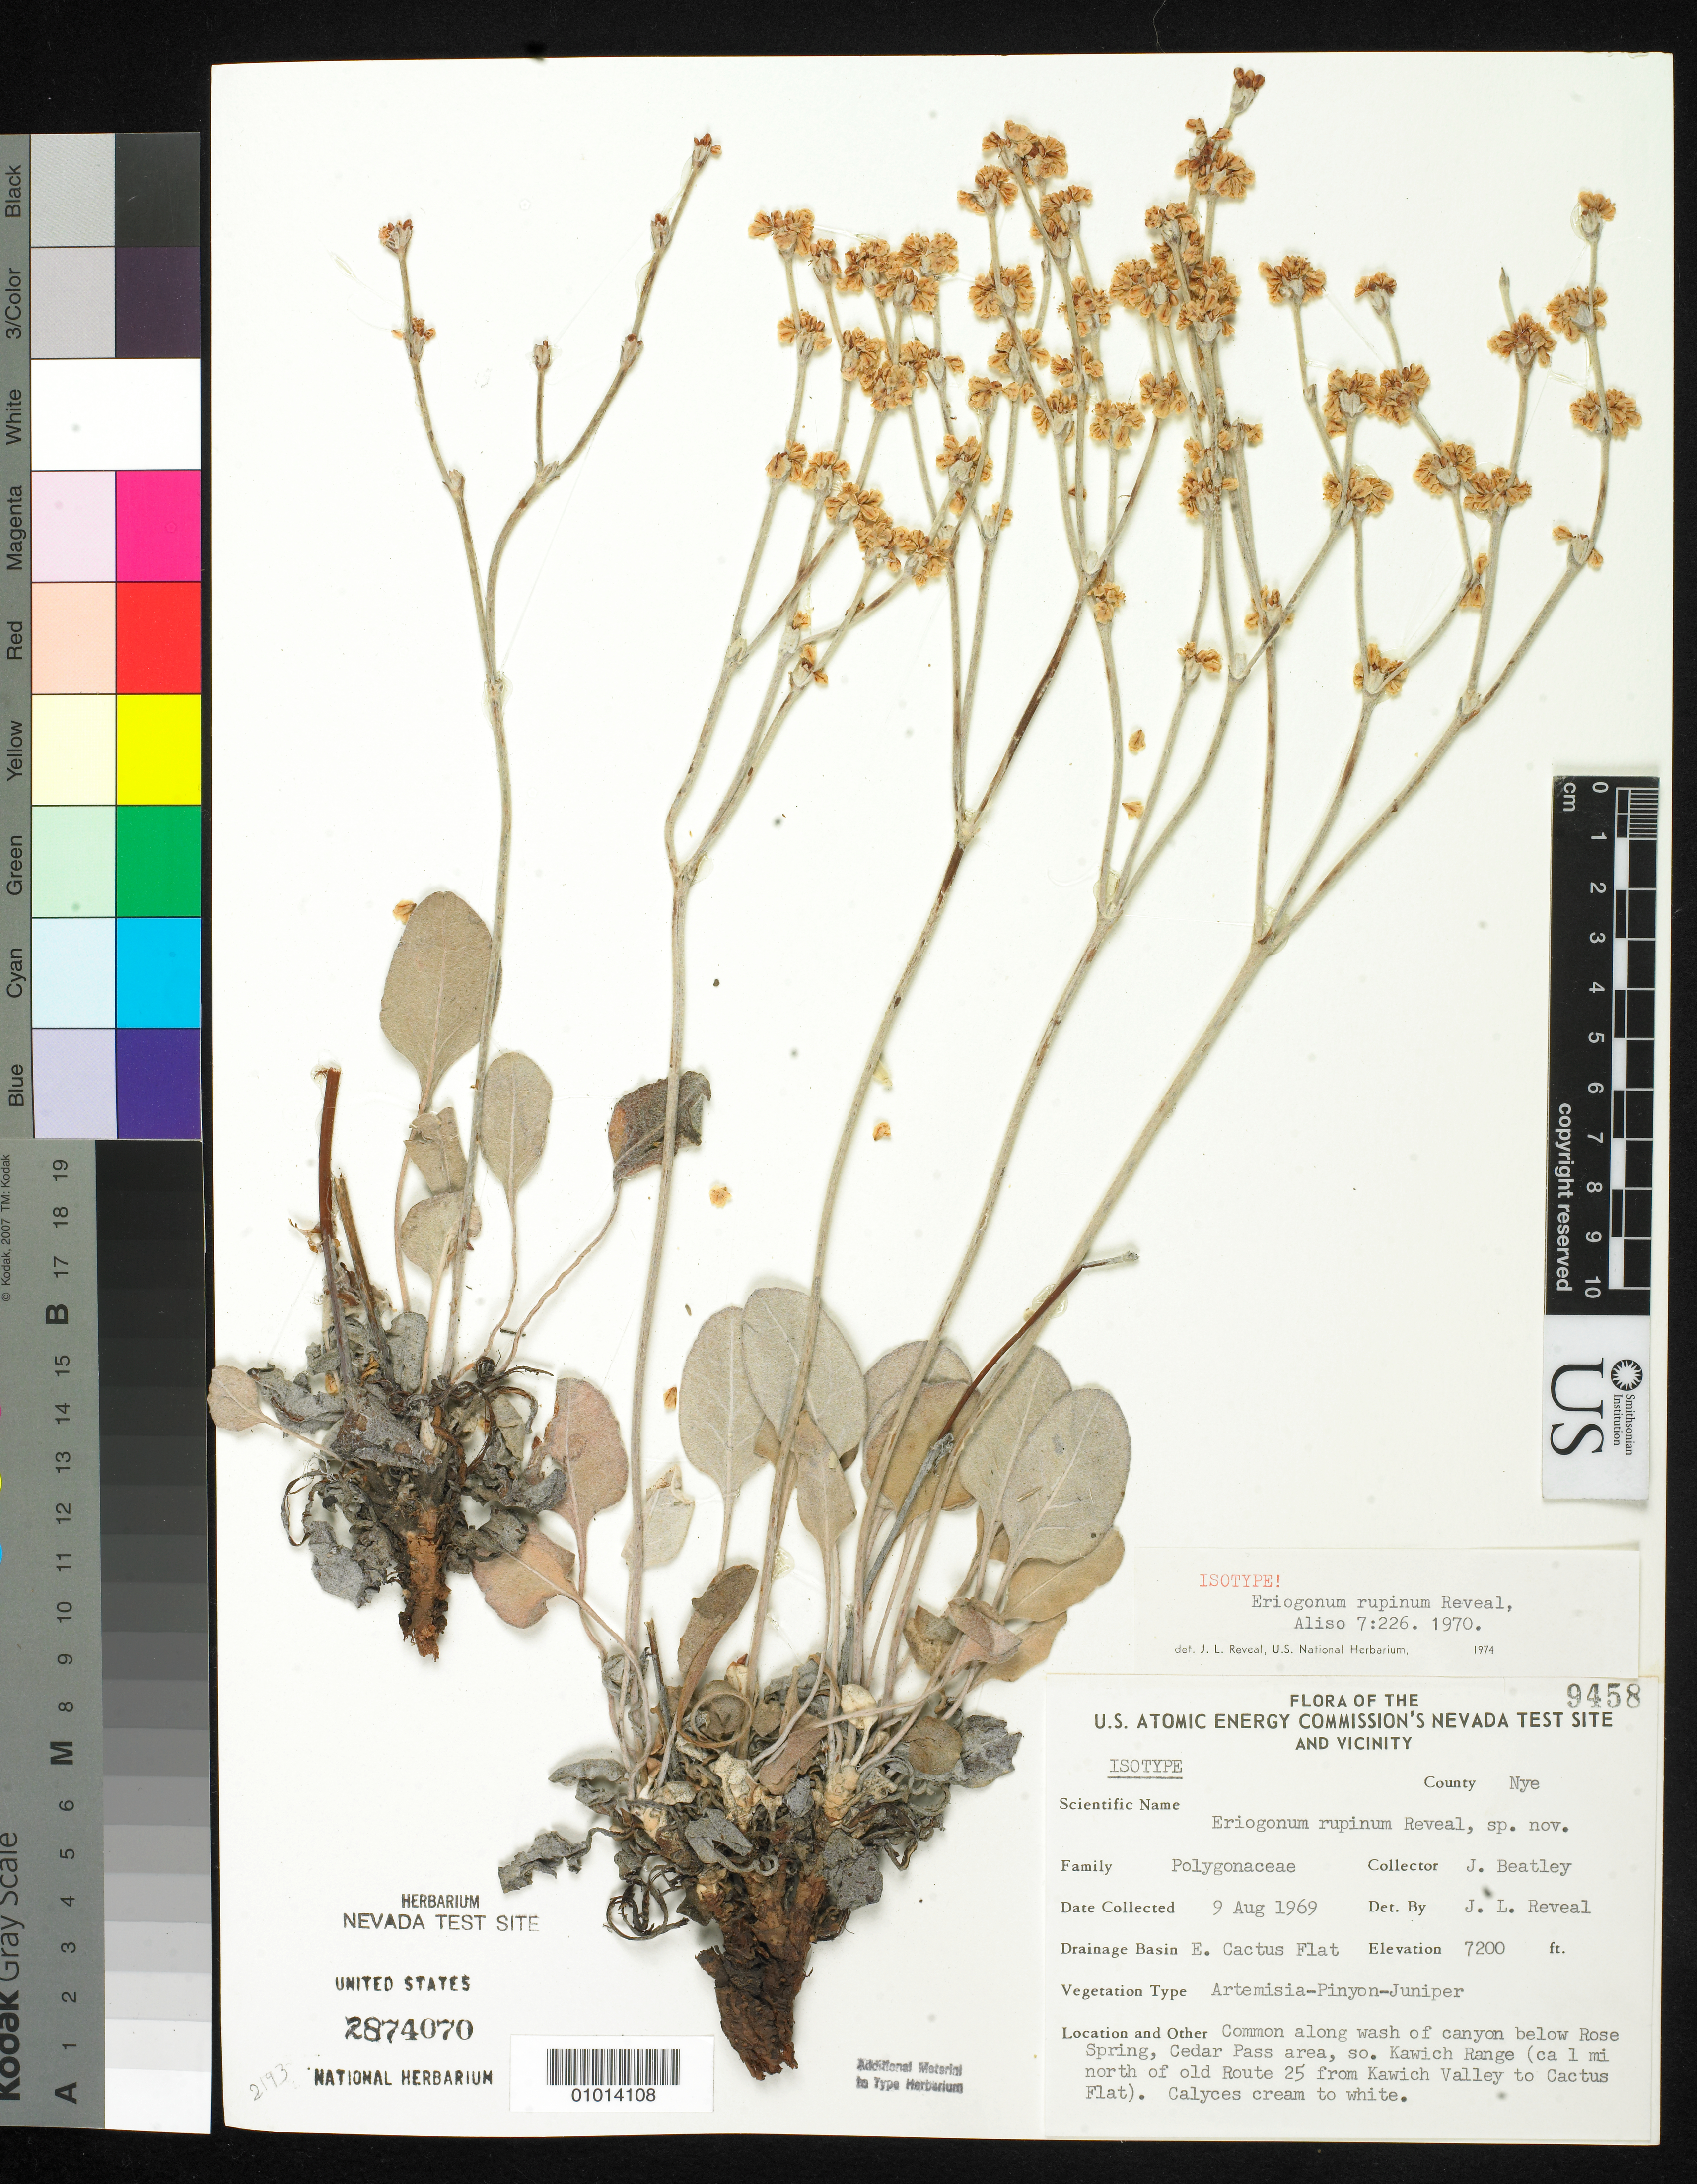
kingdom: Plantae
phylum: Tracheophyta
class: Magnoliopsida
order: Caryophyllales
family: Polygonaceae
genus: Eriogonum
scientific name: Eriogonum rupinum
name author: Reveal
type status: Isotype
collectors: J. C. Beatley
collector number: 9458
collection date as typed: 09 Aug 1969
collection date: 1969-08-09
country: United States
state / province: Nevada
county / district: Nye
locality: Below Rose Spring, Cedar Pass area, south of the Kawich Range.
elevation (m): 2195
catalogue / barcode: US 2874070